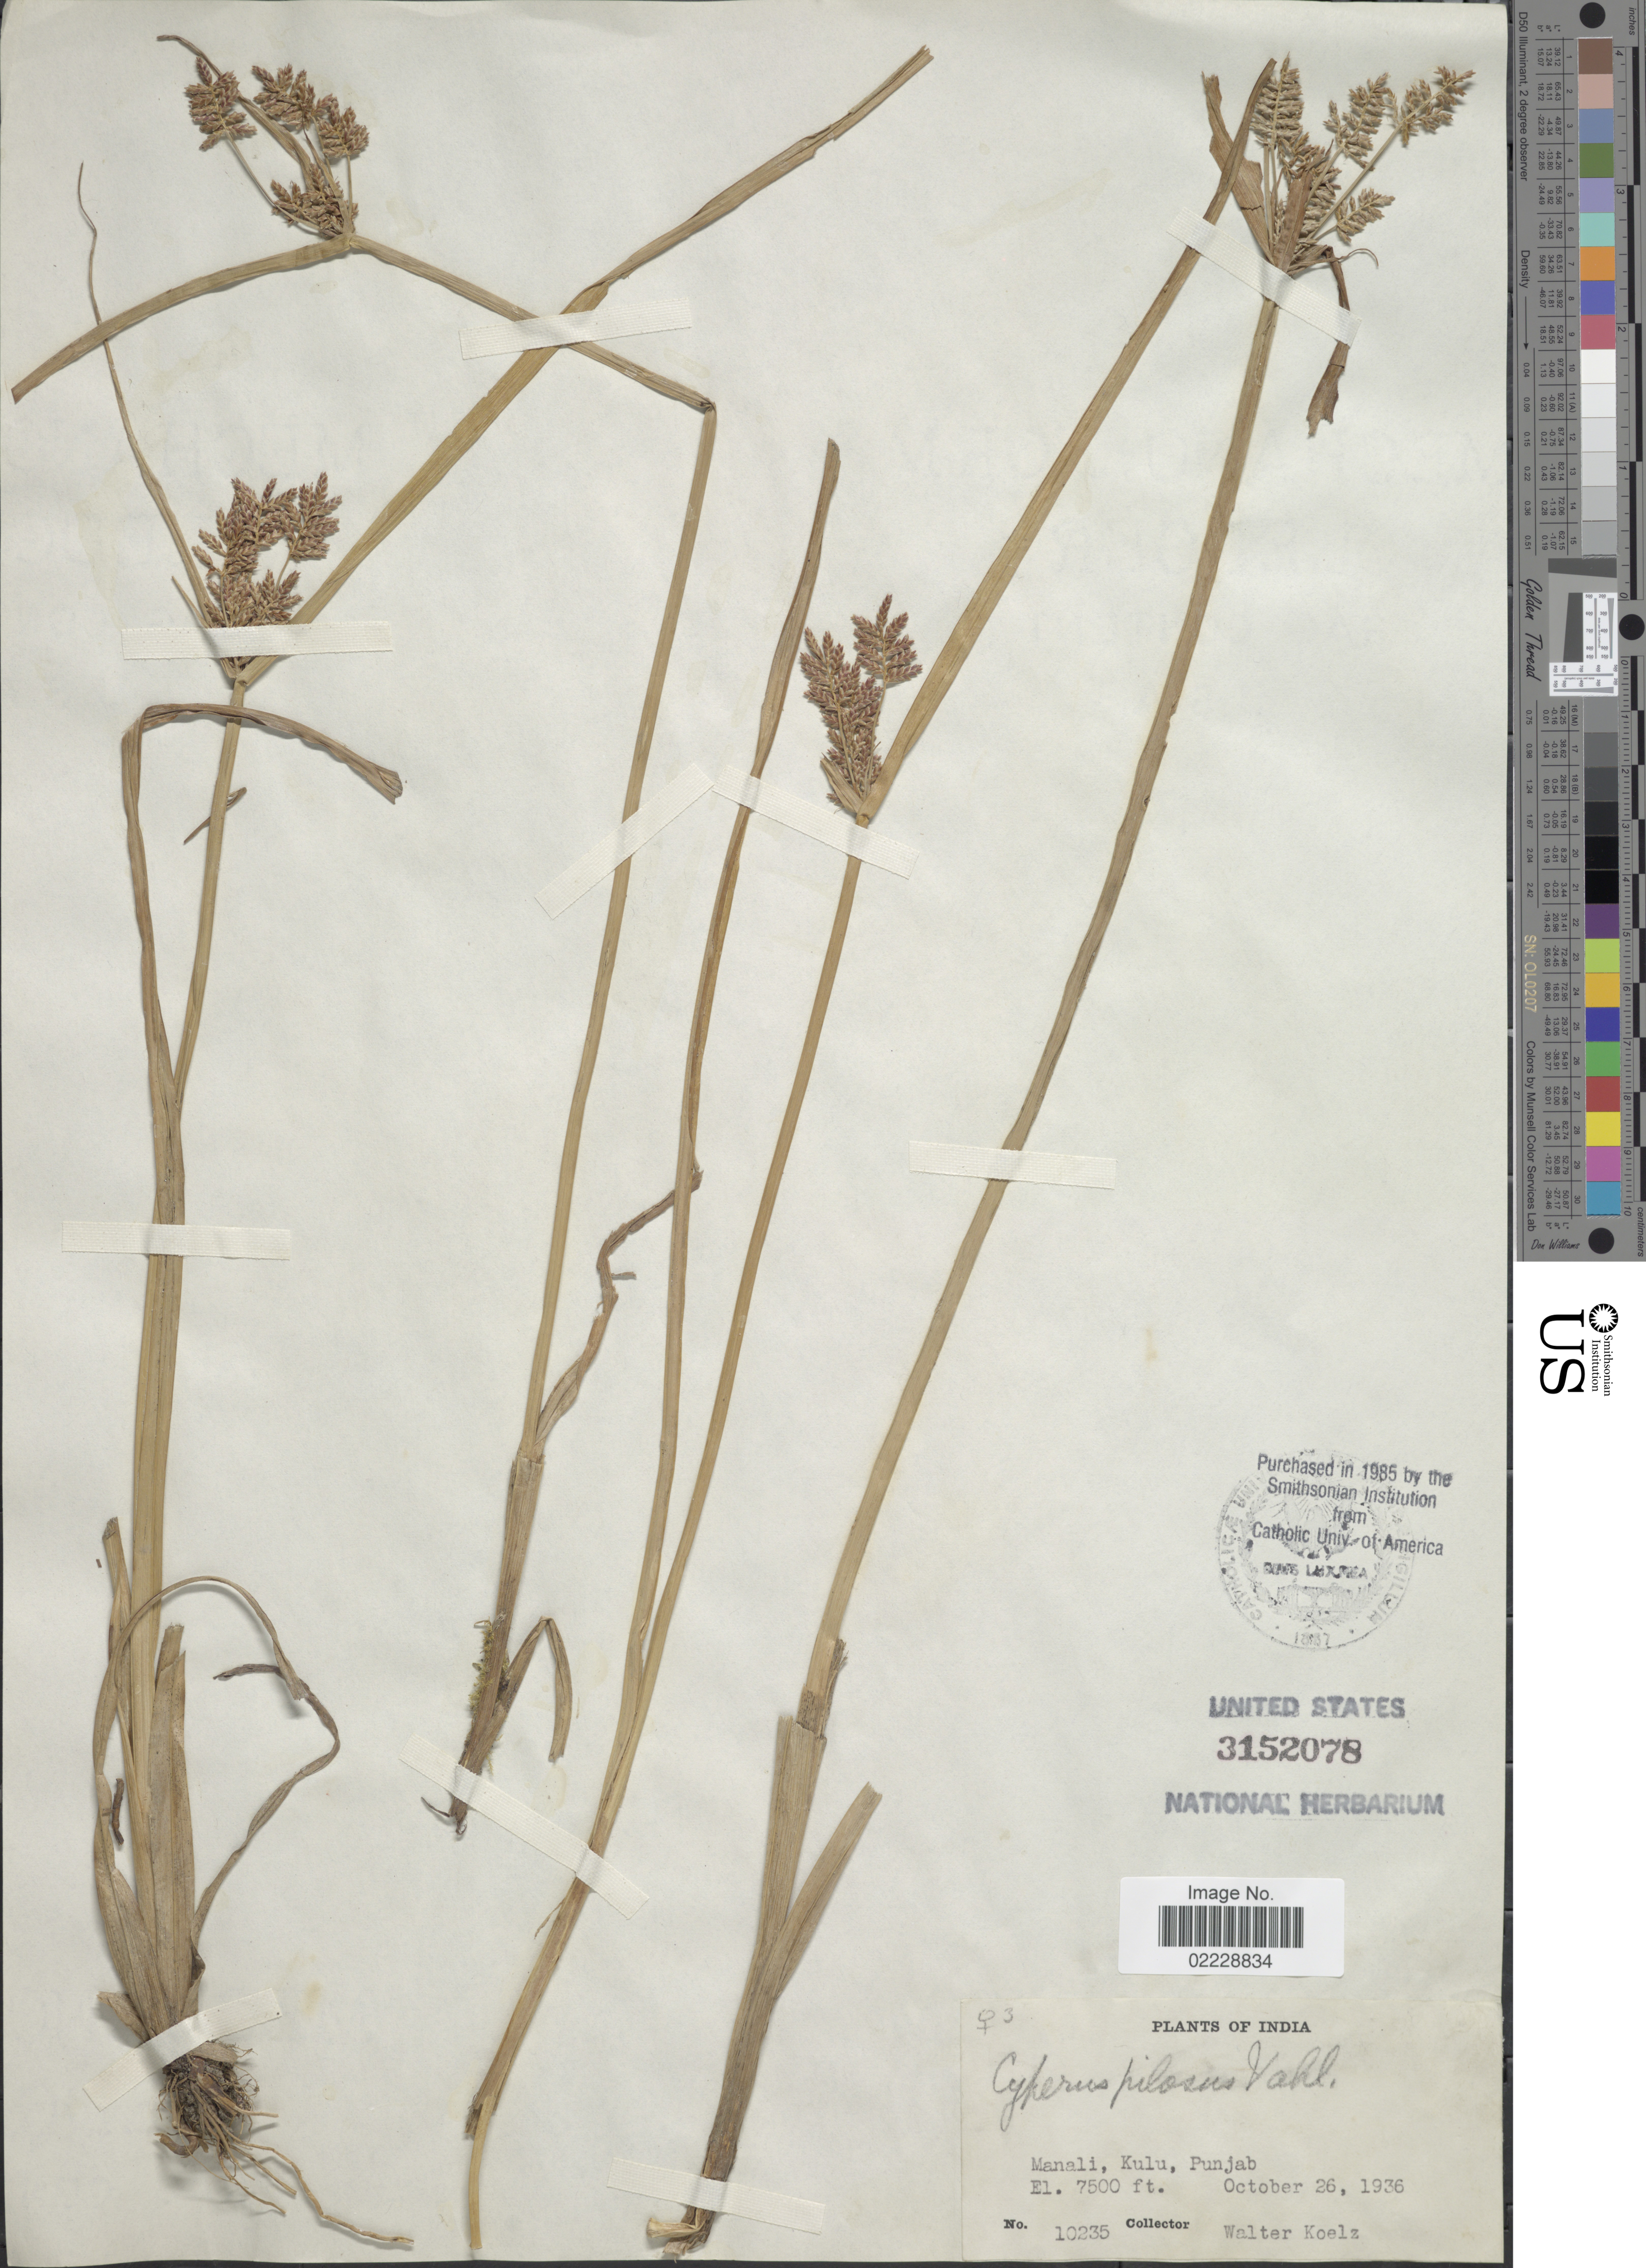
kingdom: Plantae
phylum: Tracheophyta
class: Liliopsida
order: Poales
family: Cyperaceae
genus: Cyperus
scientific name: Cyperus pilosus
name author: Vahl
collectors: W. N. Koelz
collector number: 10235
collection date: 1936-10-26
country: India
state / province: Punjab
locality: Manali, Kulu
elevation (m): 2286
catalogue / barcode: US 3152078